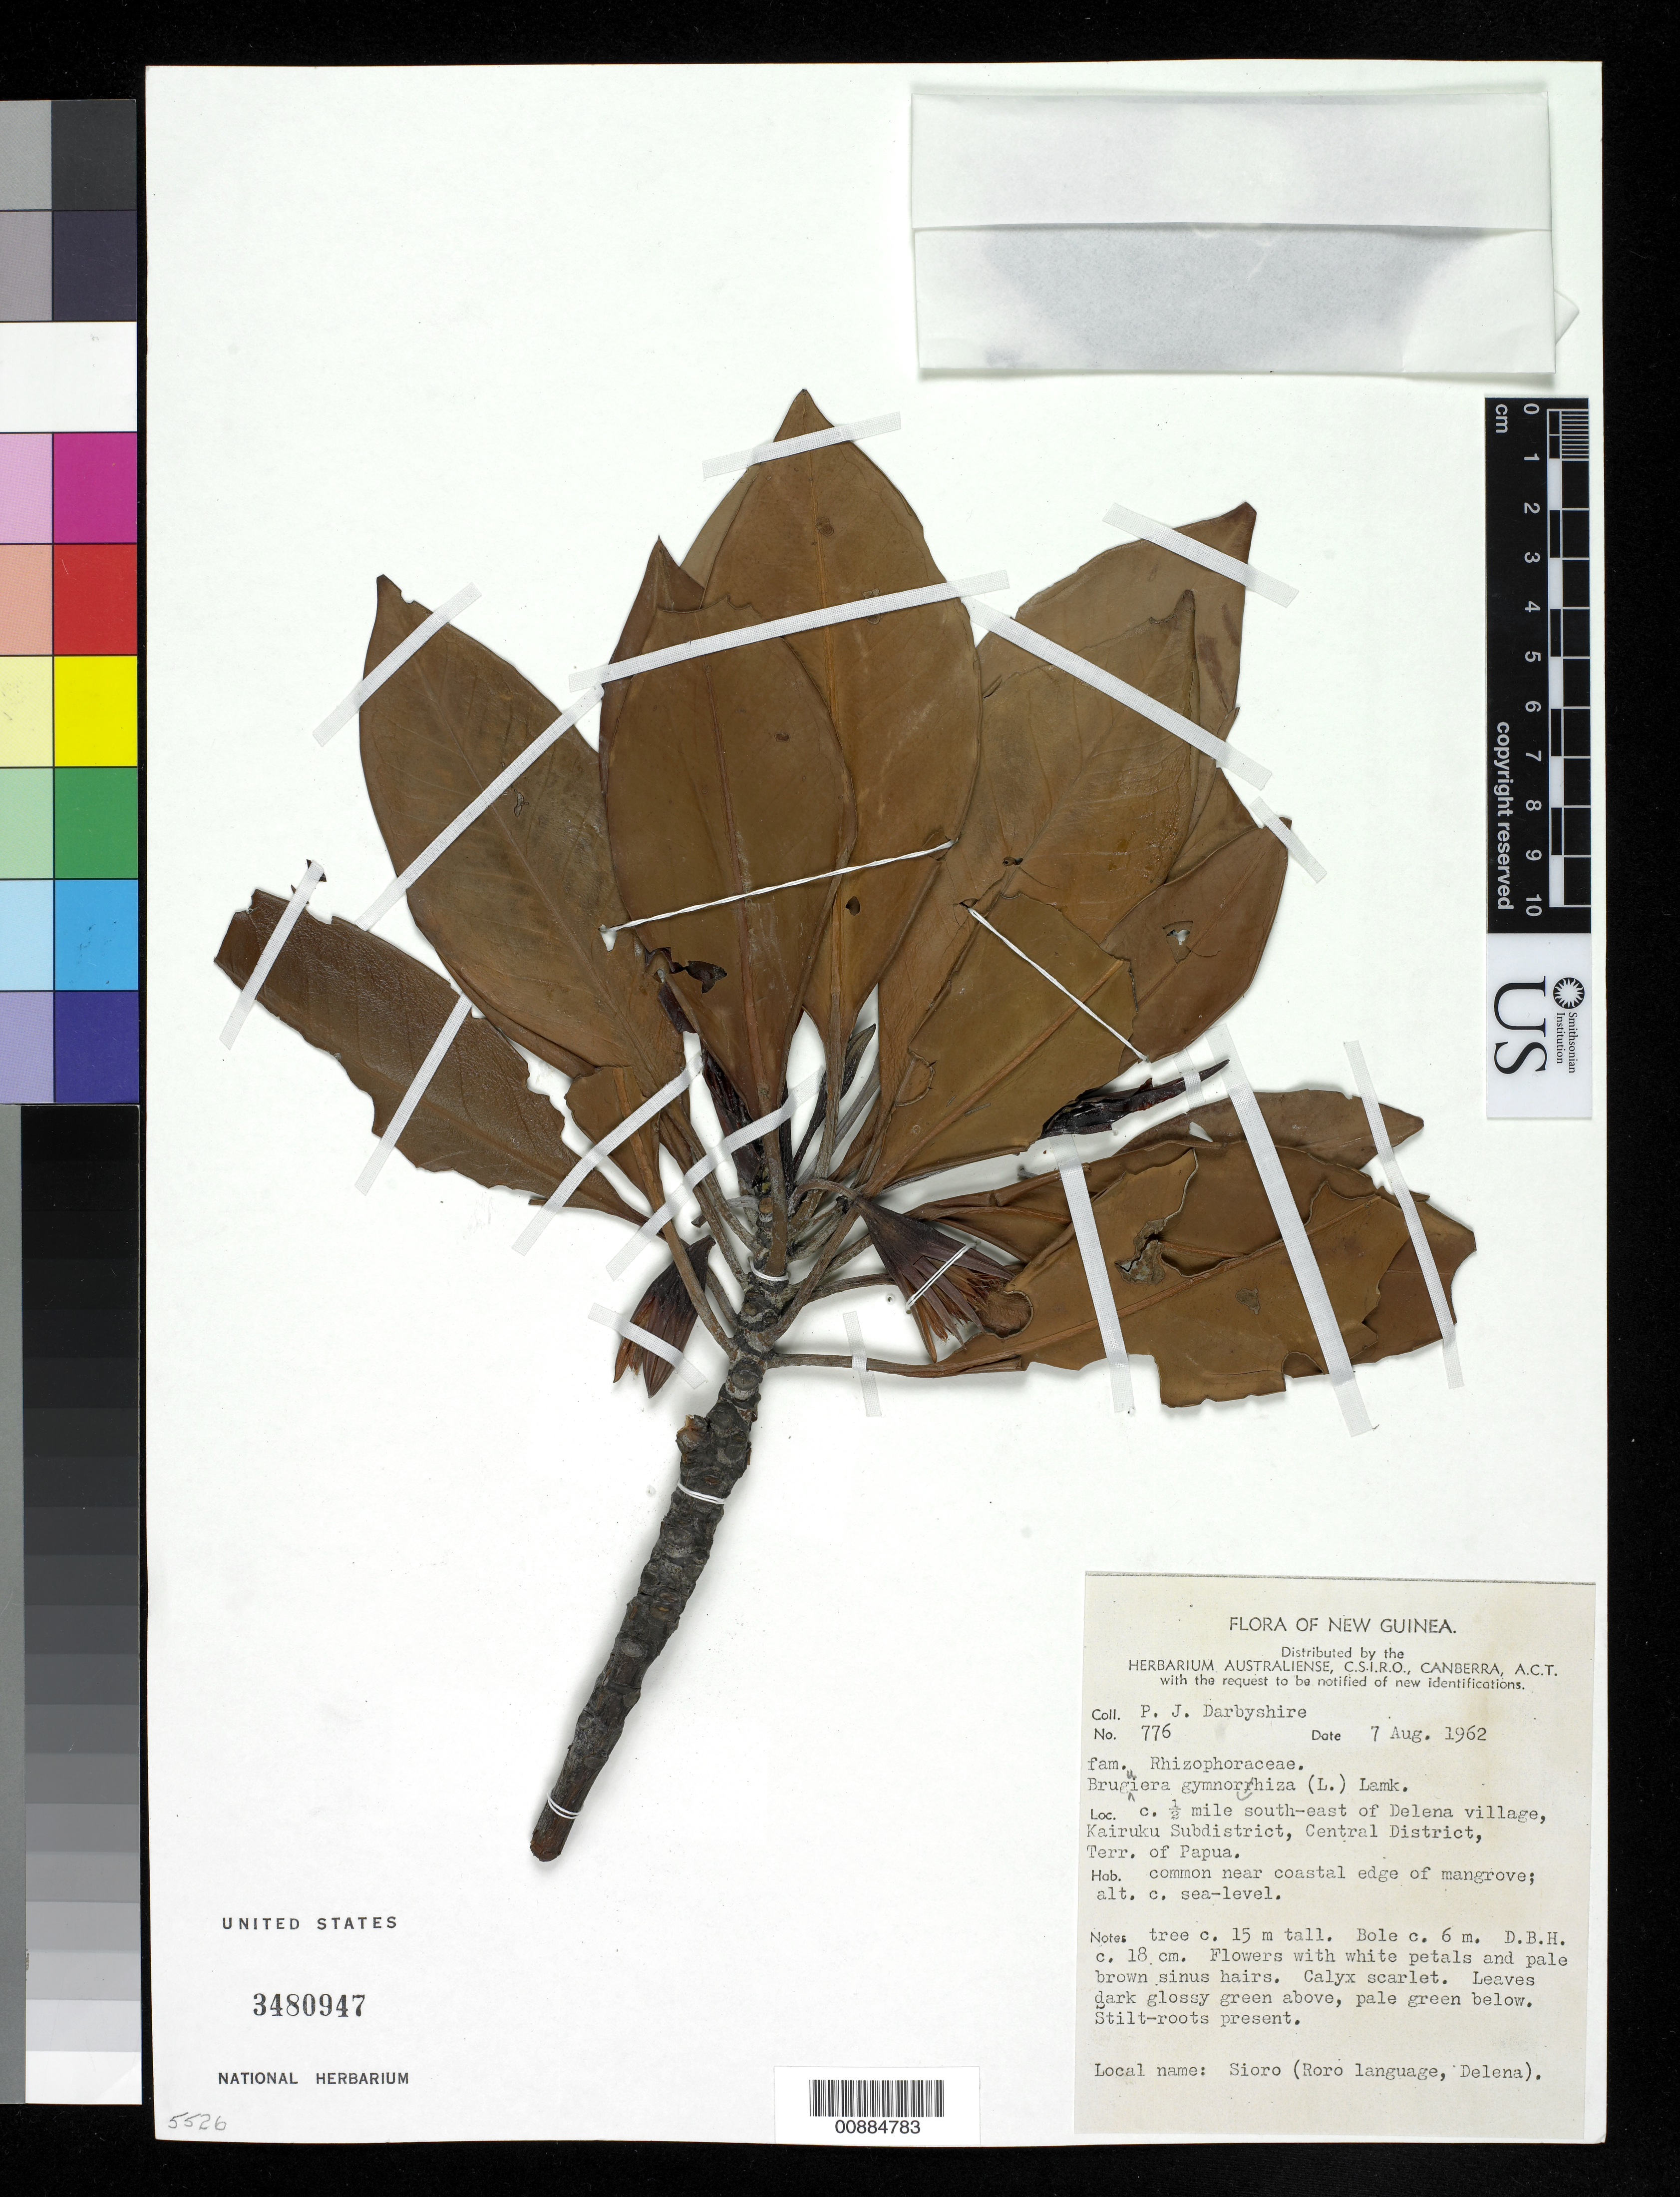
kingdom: Plantae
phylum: Tracheophyta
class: Magnoliopsida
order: Malpighiales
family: Rhizophoraceae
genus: Bruguiera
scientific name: Bruguiera gymnorhiza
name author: (L.) Savigny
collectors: P. Darbyshire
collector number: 776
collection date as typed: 07 Aug 1962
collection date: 1962-08-07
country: Papua New Guinea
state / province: Central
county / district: Kairuku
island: New Guinea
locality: Central District, Kairuku Subdistrict, c. 1/2 mile southeast of Delena Village.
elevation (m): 0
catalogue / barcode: US 3480947